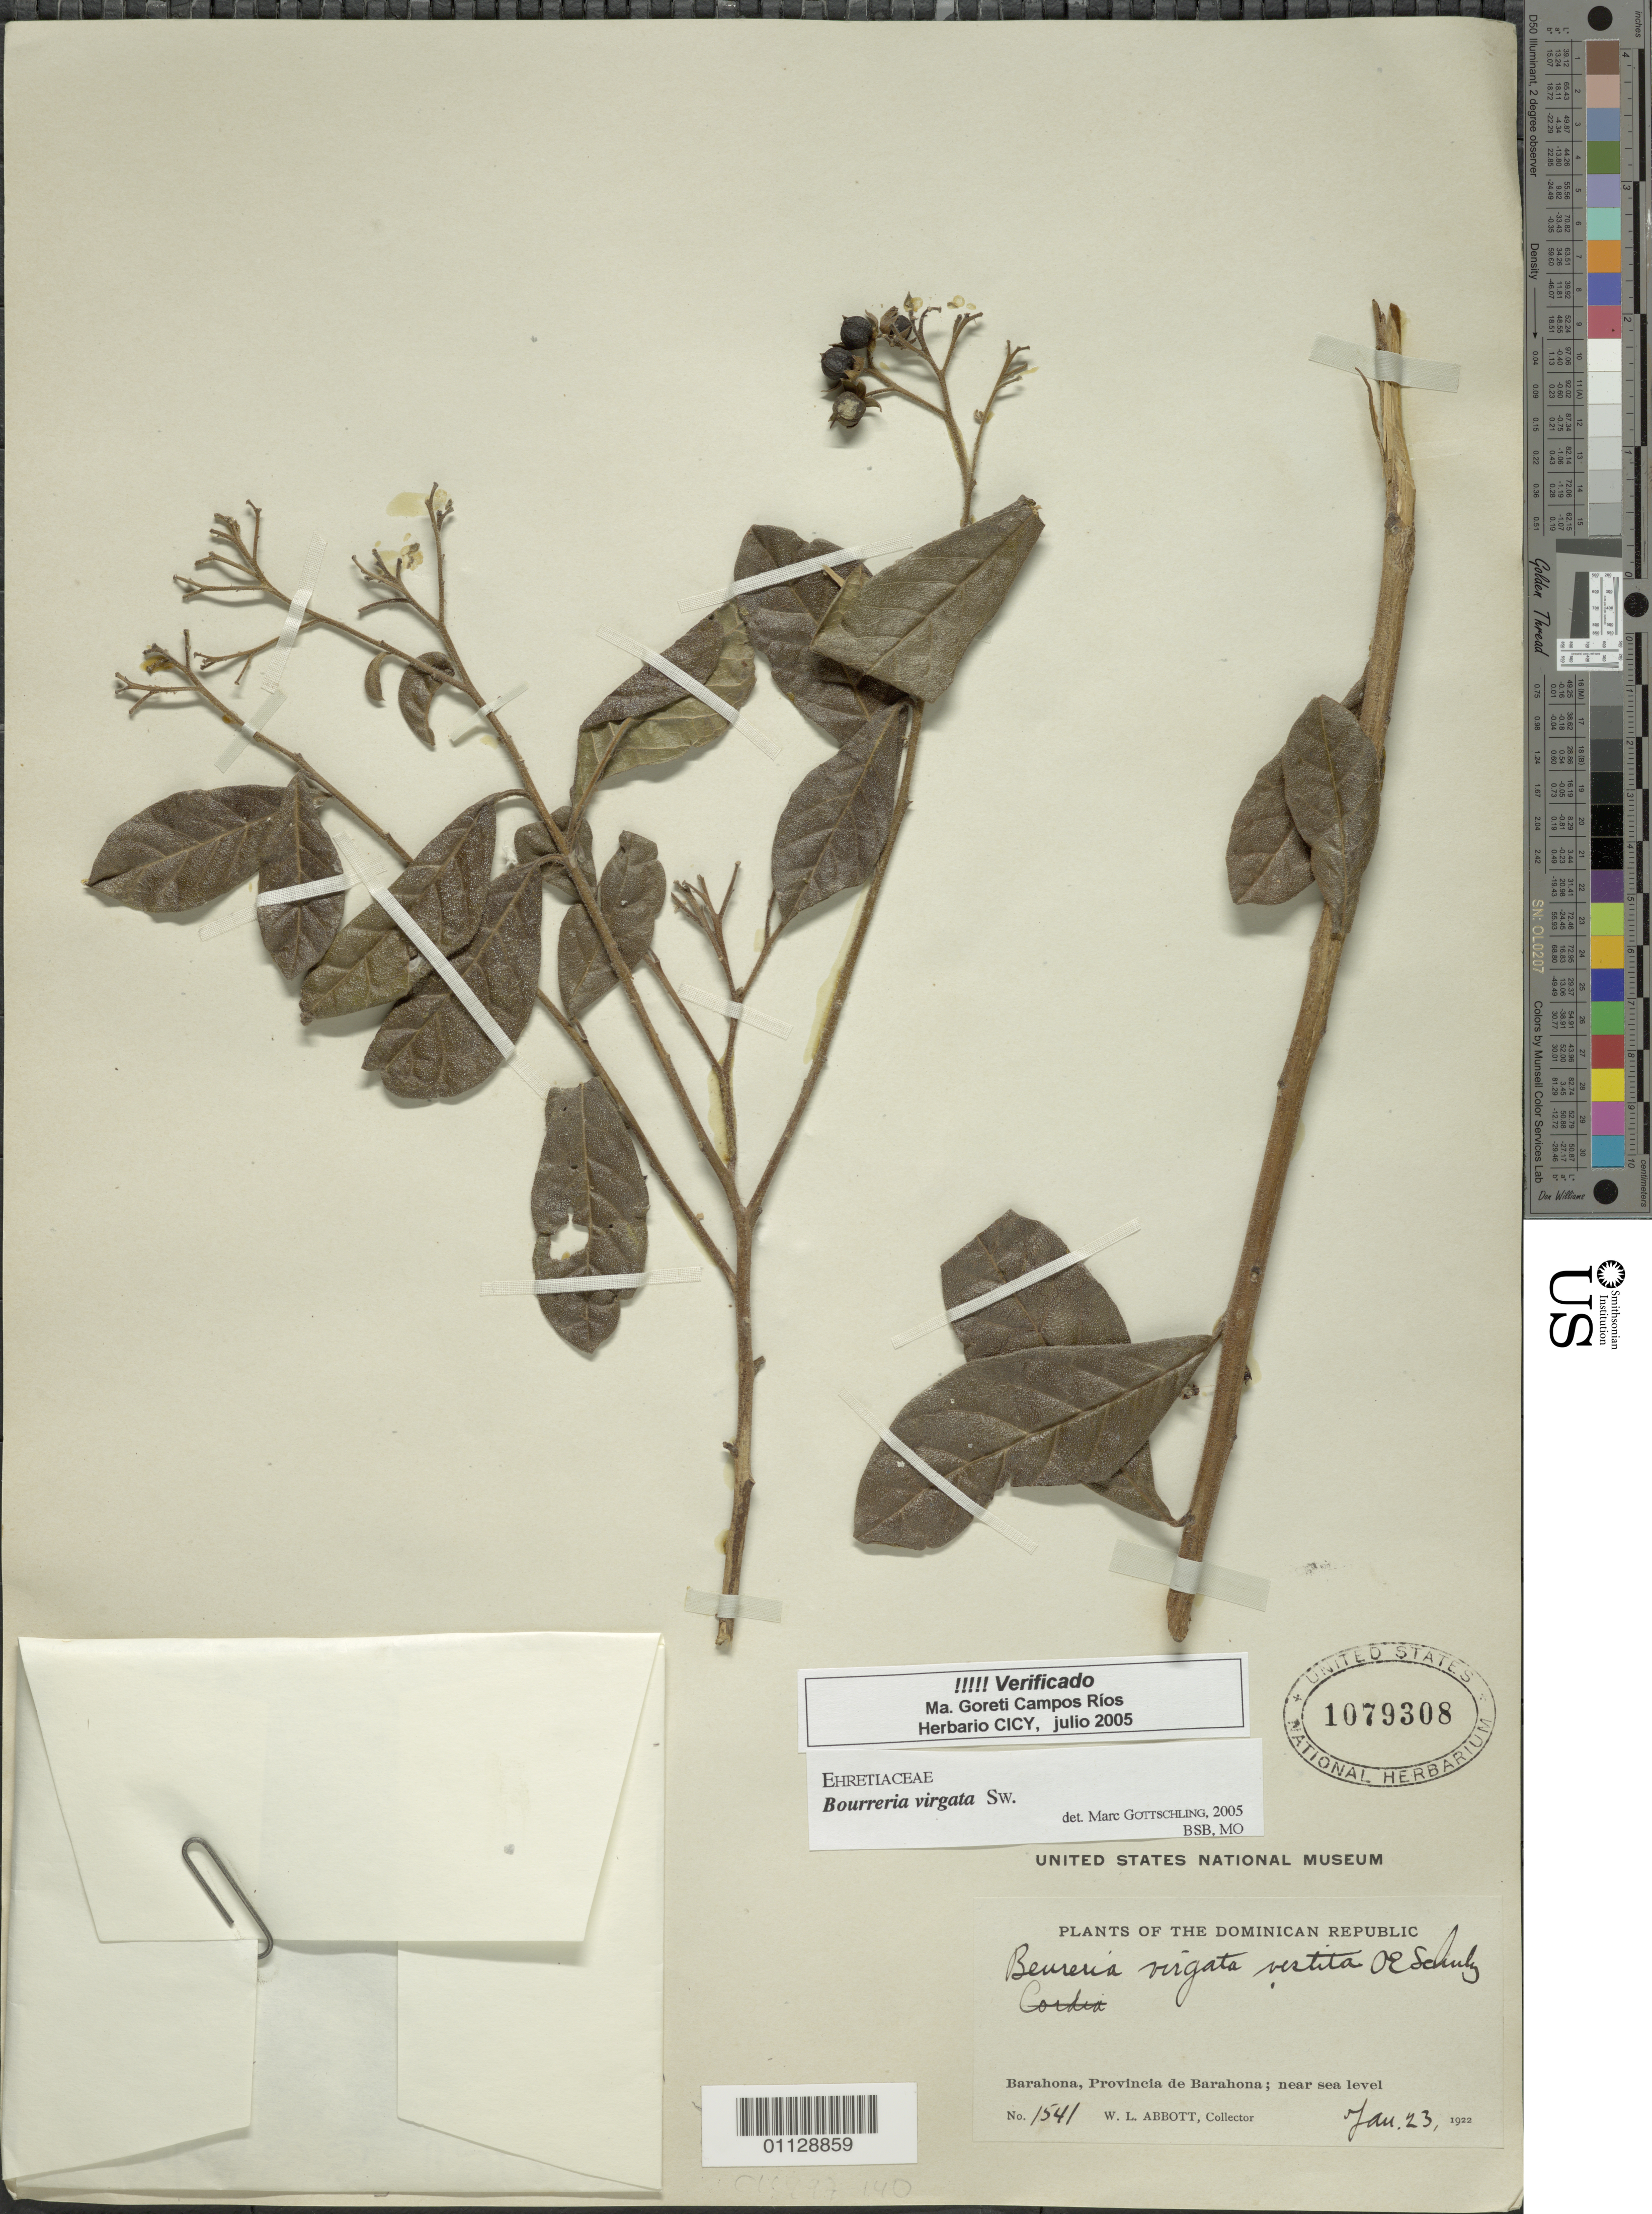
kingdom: Plantae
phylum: Tracheophyta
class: Magnoliopsida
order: Boraginales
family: Ehretiaceae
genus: Bourreria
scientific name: Bourreria virgata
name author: (Sw.) G. Don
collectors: W. L. Abbott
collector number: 1541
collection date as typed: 23 Jan 1922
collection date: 1922-01-23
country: Dominican Republic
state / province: Barahona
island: Alta Vela Is.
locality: Barahona, Provincia de Barahona, near sea level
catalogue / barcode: US 1079308